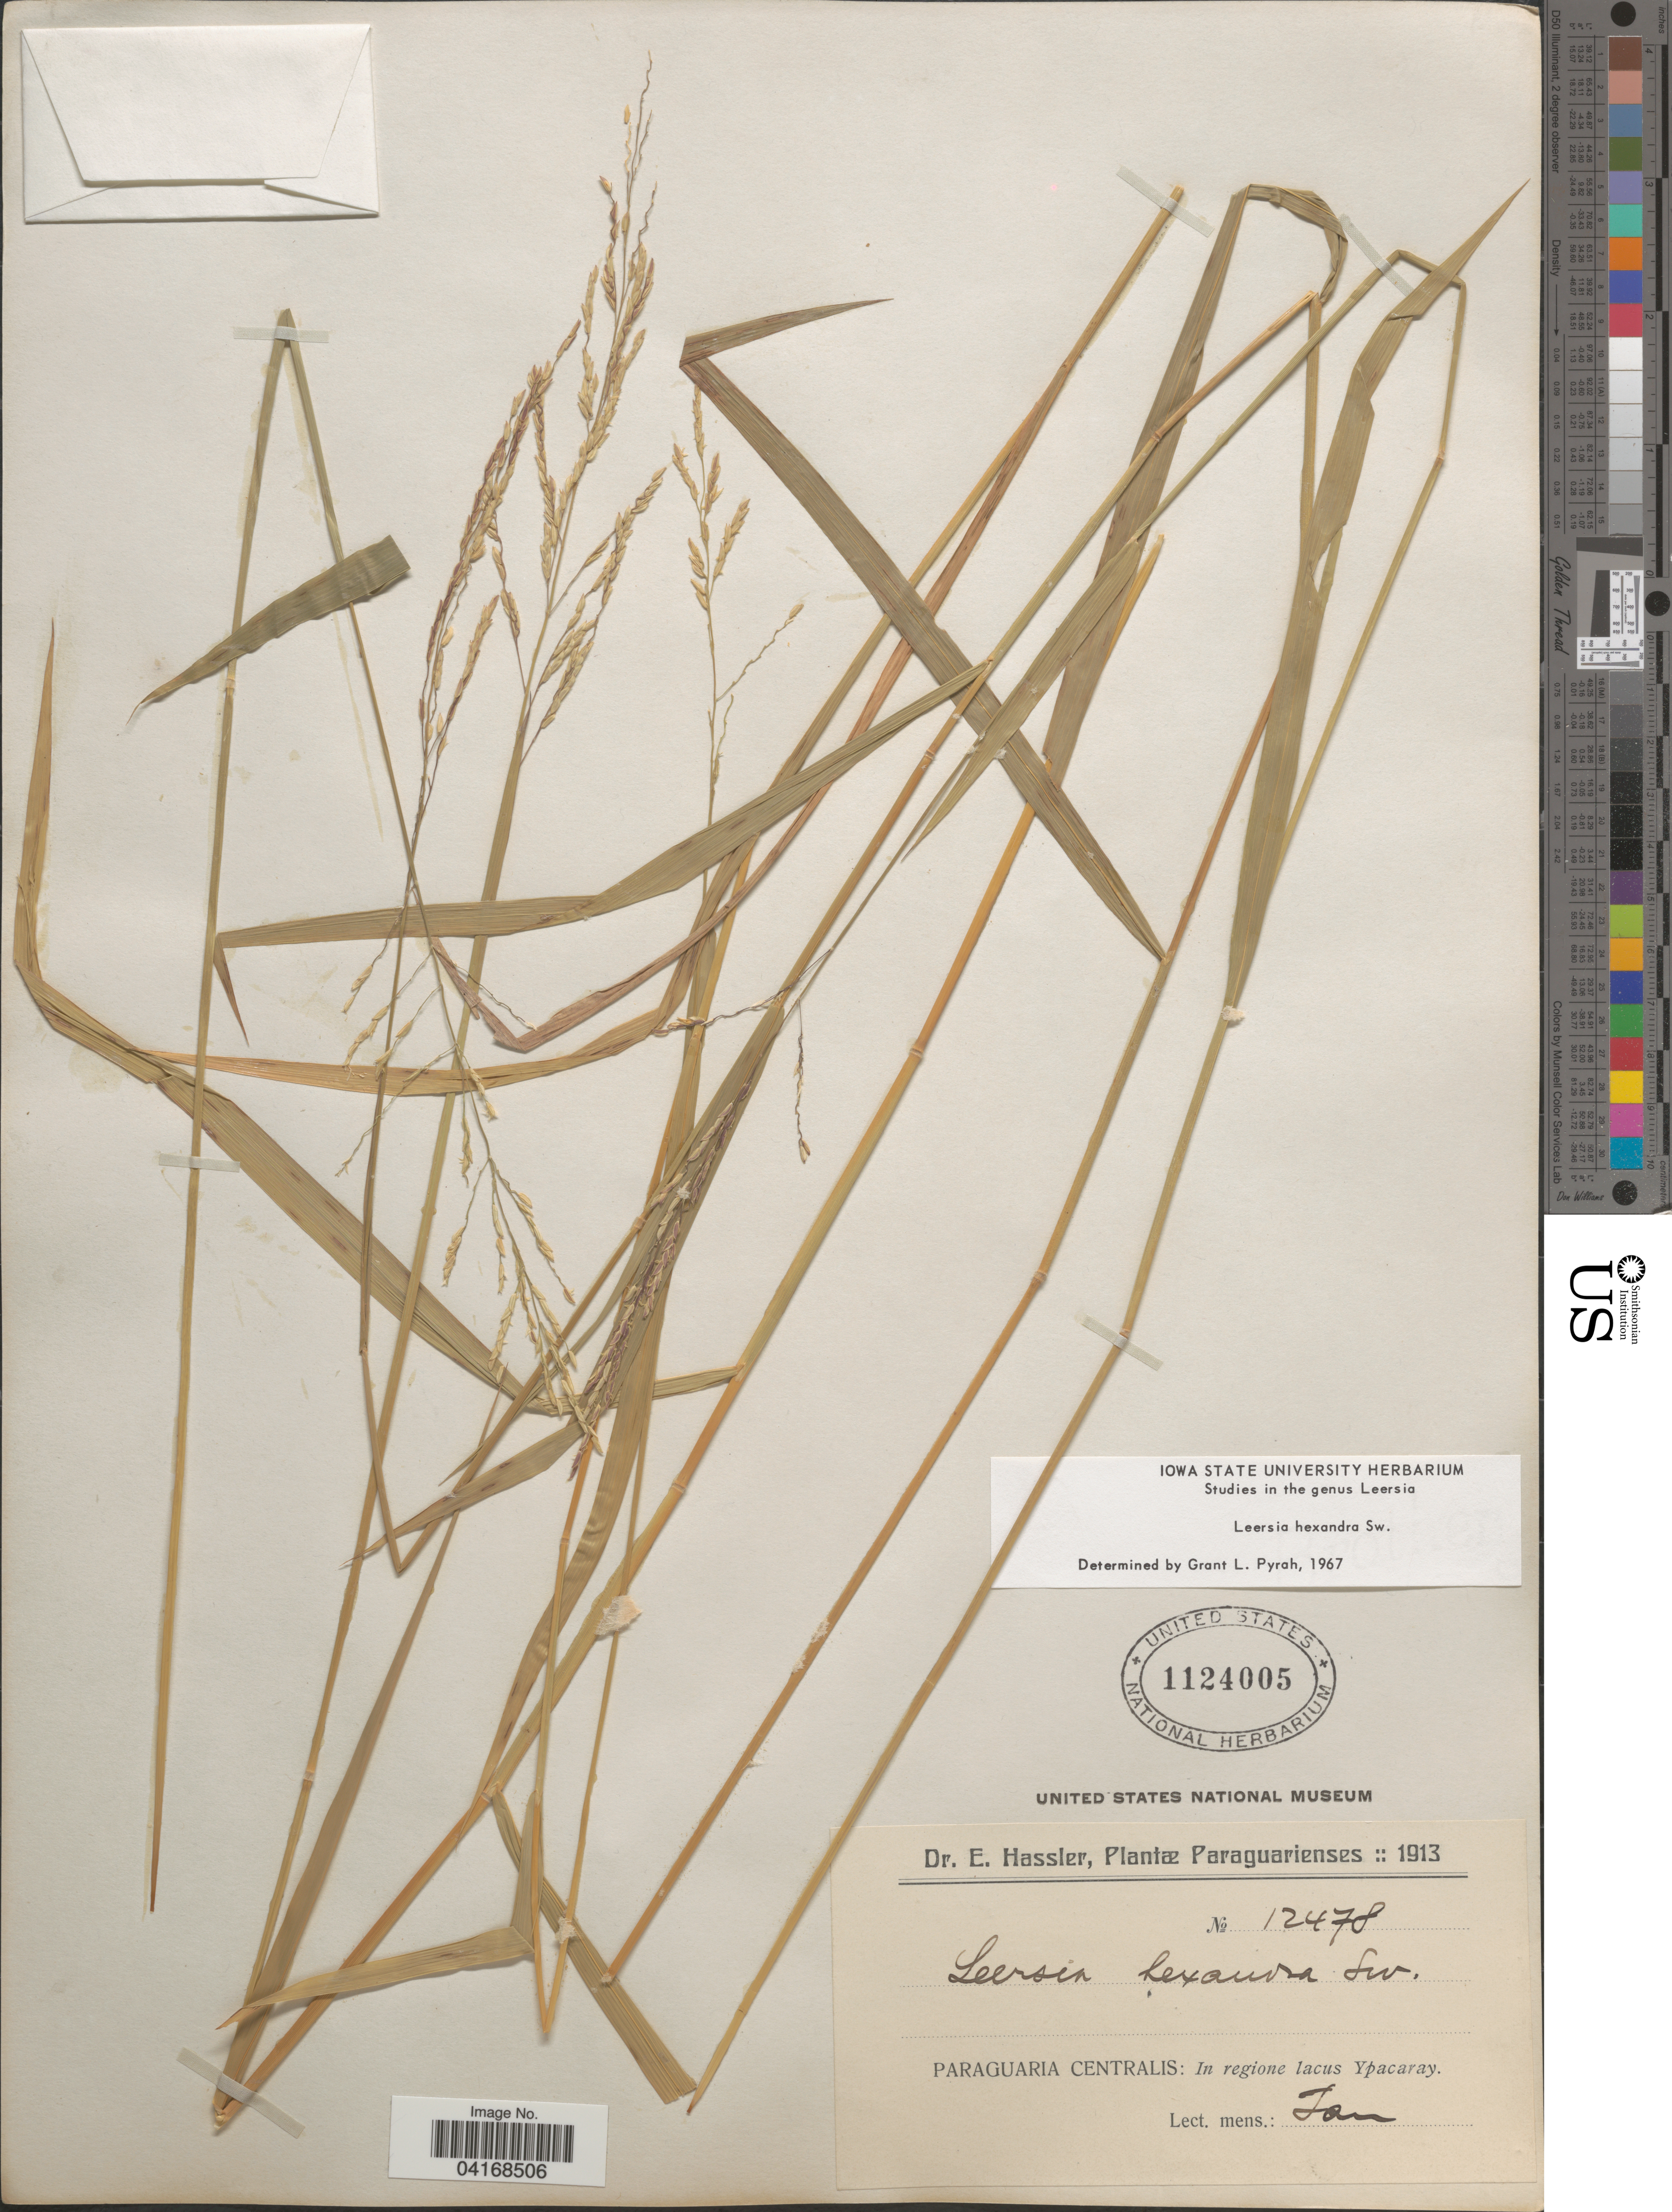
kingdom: Plantae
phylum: Tracheophyta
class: Liliopsida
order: Poales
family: Poaceae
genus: Leersia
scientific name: Leersia hexandra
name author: Sw.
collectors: E. Hassler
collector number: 12478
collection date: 1913-01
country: Paraguay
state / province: Paraguari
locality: Paraguaria Centralis: In regione lacus Ypacaray.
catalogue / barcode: US 1124005